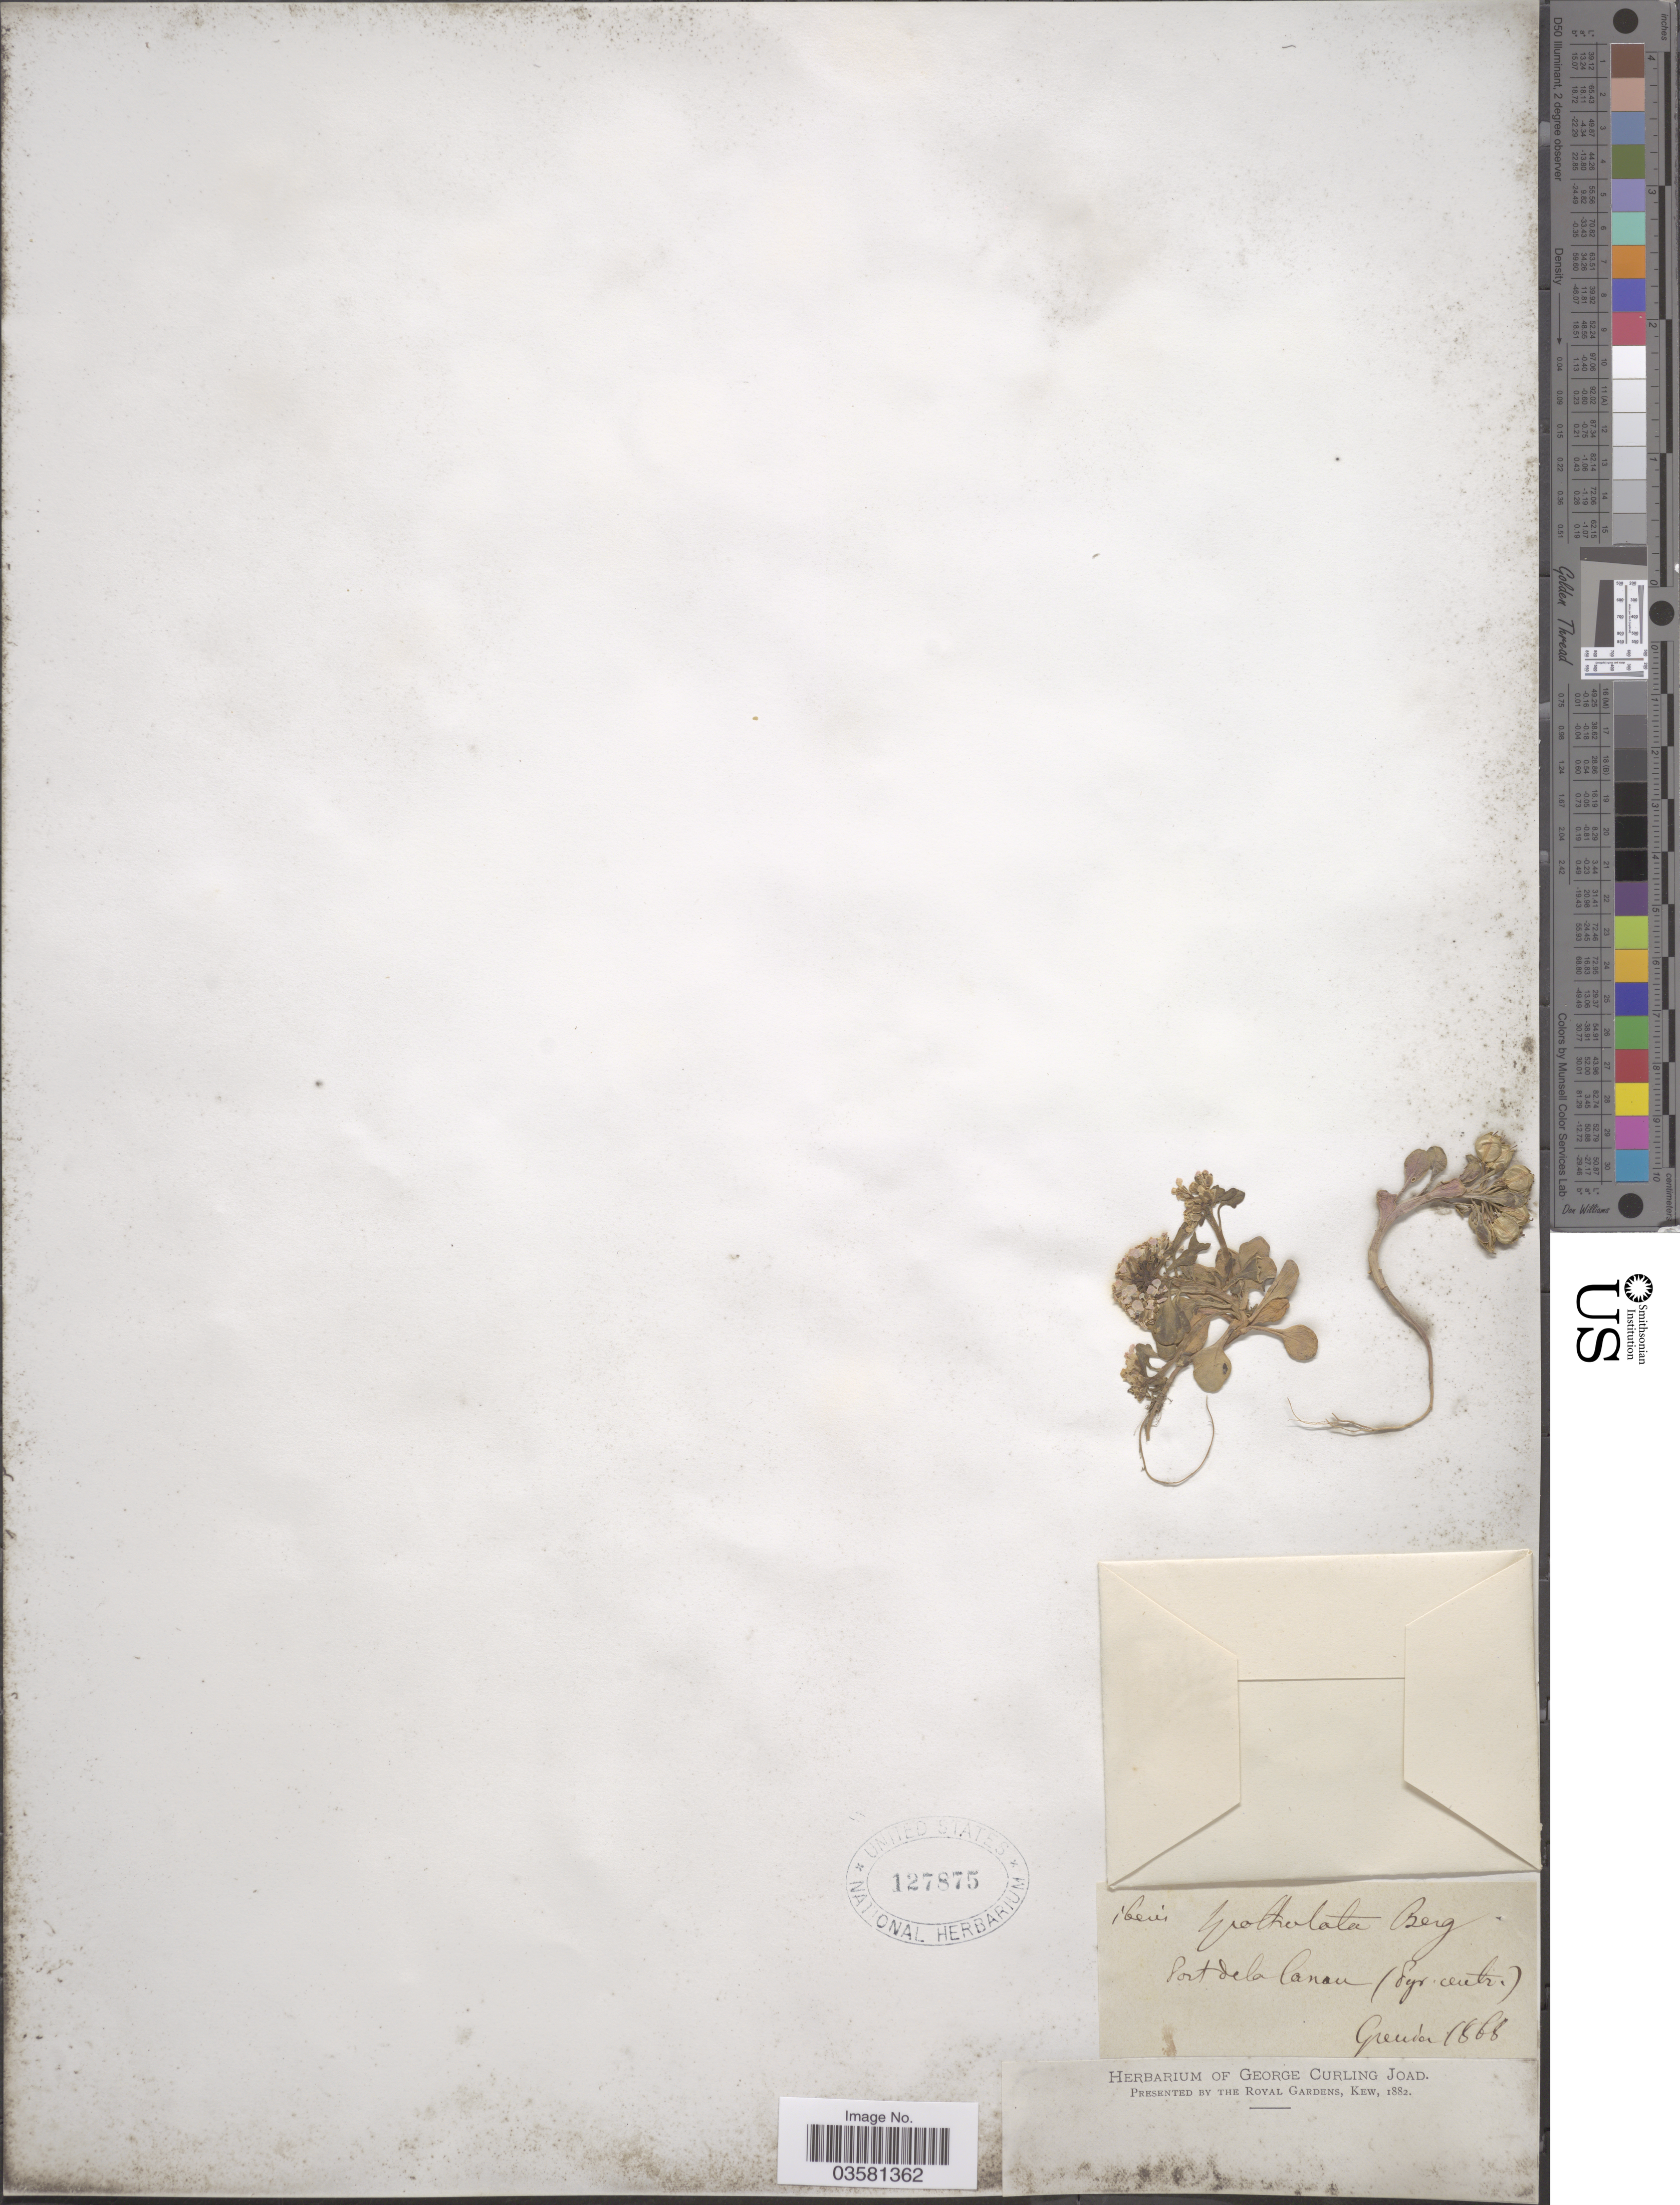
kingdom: Plantae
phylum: Tracheophyta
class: Magnoliopsida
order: Brassicales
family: Brassicaceae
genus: Iberis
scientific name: Iberis spathulata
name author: Bergeret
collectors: Grenier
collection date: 1868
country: France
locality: Port de la Canau (Pyr. centr.).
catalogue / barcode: US 127875